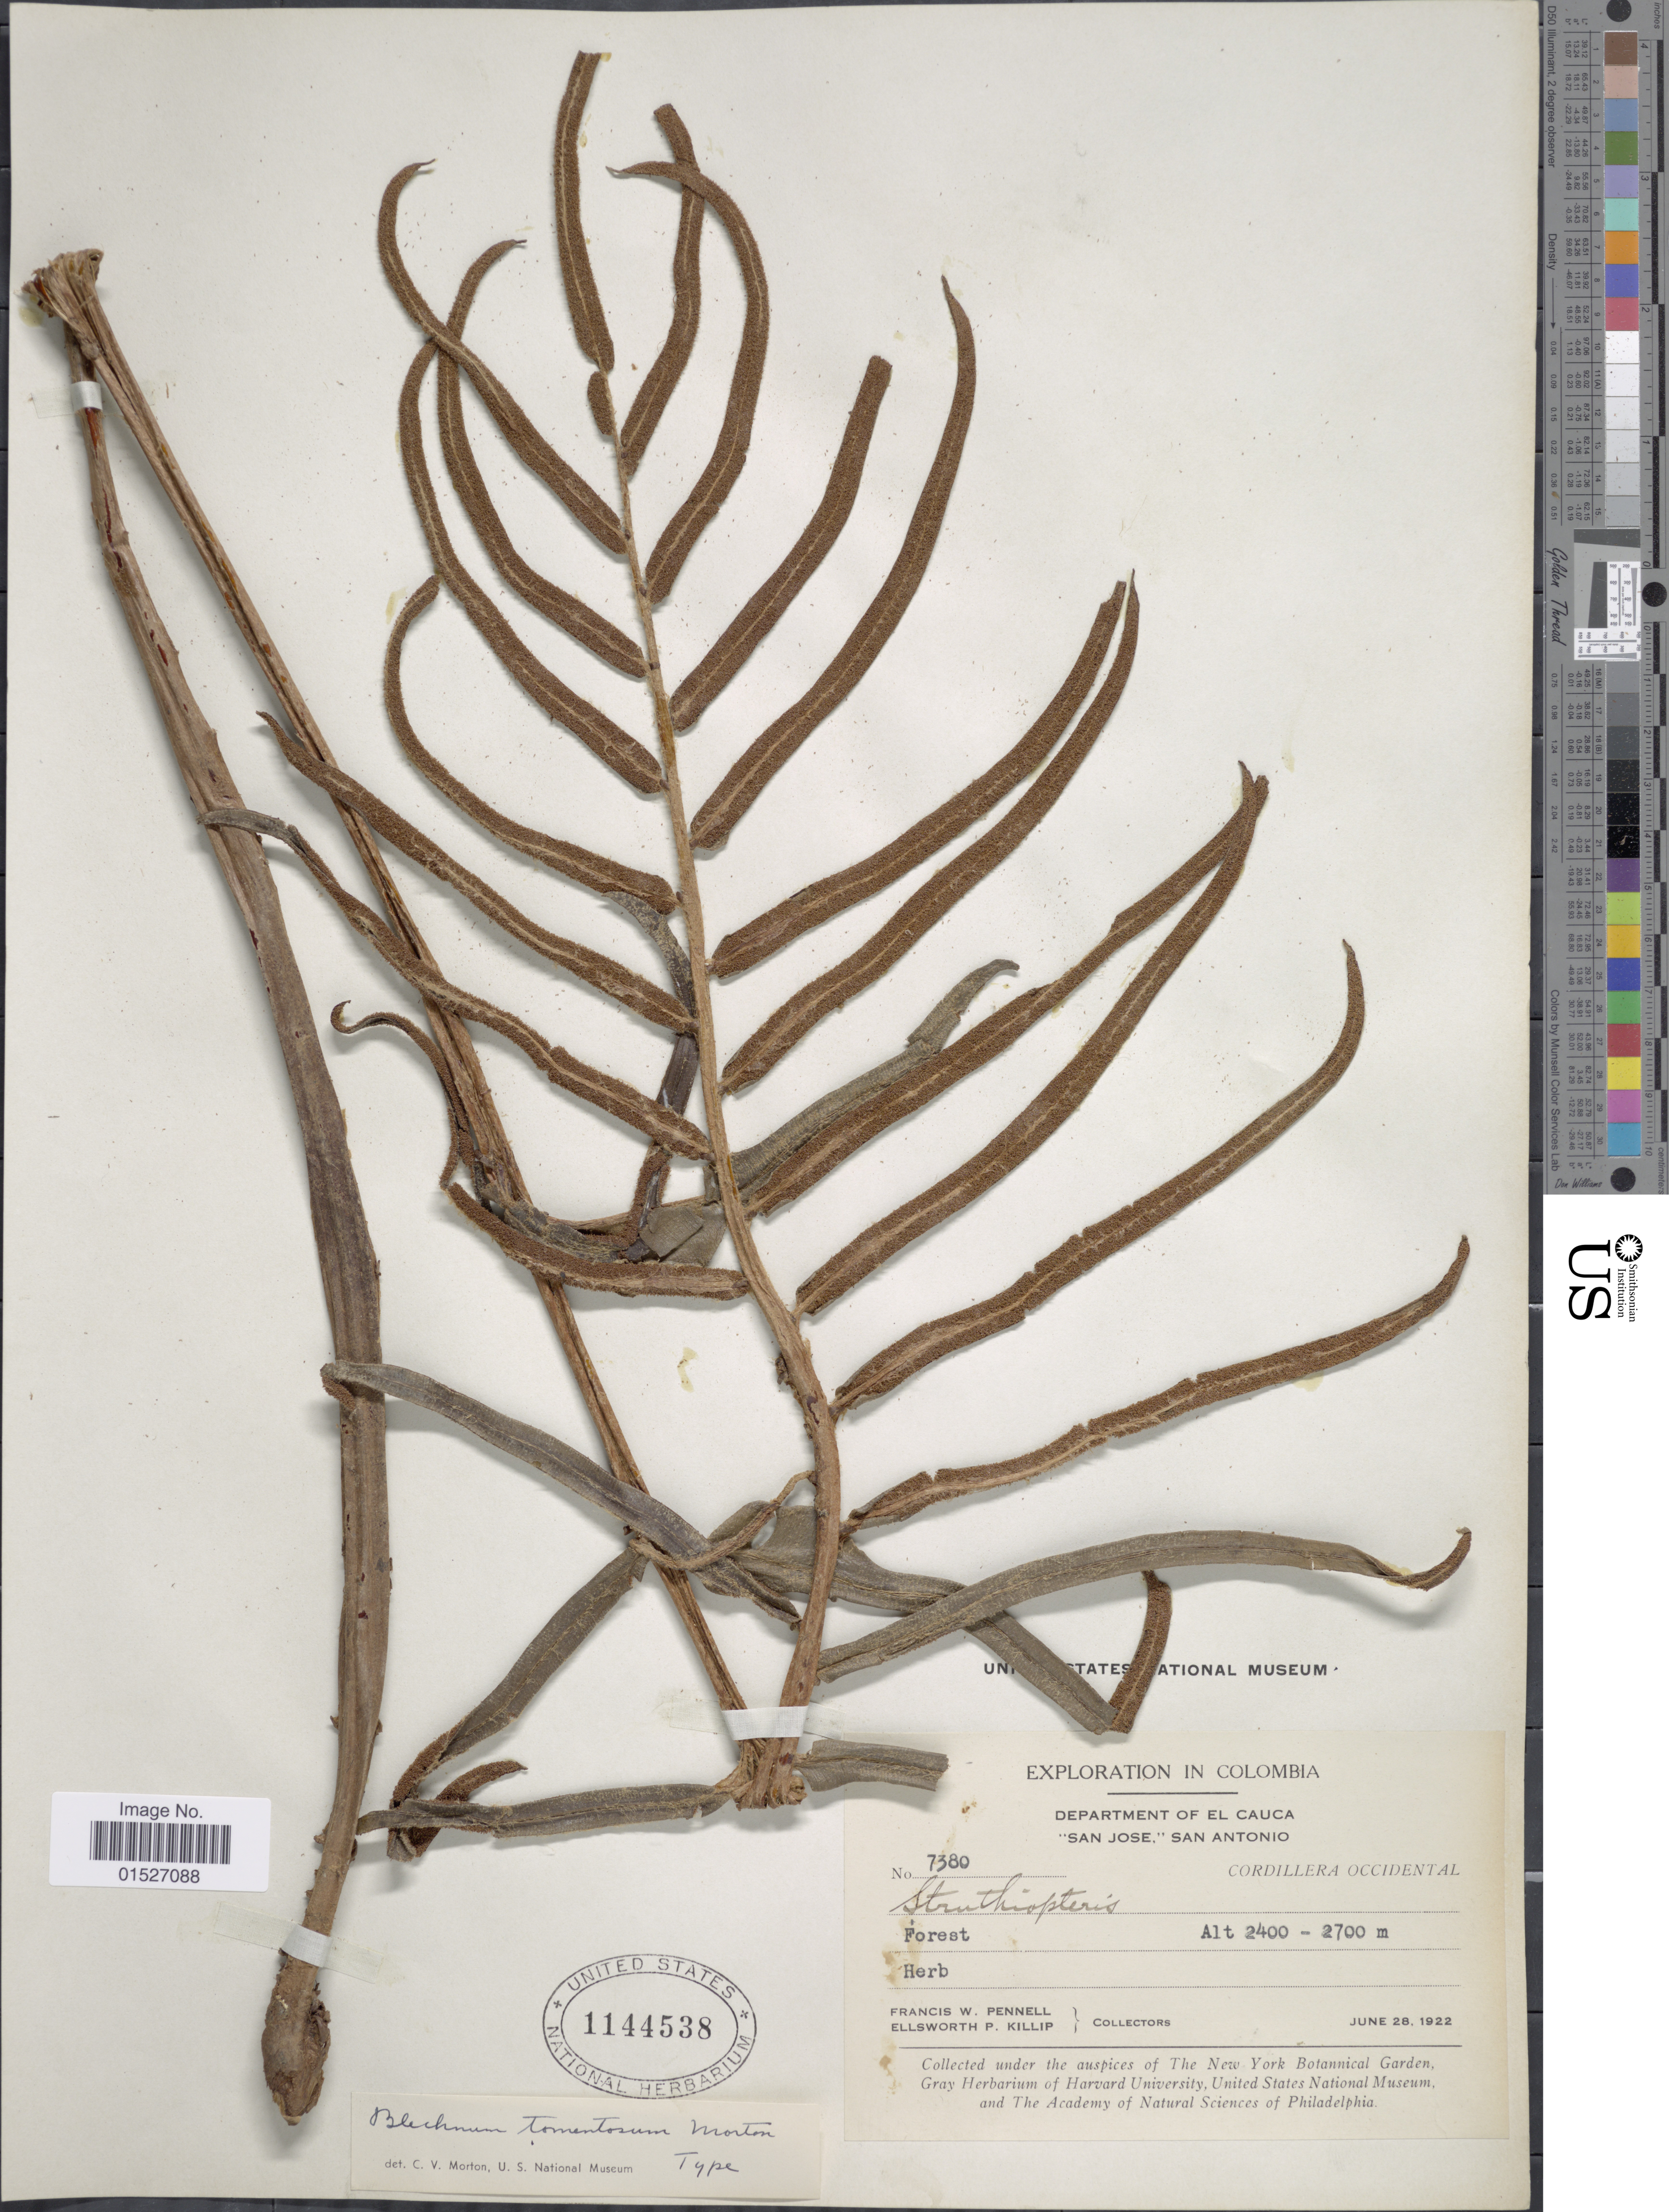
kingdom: Plantae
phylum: Tracheophyta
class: Polypodiopsida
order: Polypodiales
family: Blechnaceae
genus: Blechnum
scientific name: Blechnum tomentosum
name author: C.V. Morton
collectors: F. W. Pennell & E. P. Killip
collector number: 7380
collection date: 1922-06-28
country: Colombia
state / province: Cauca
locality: Department of El Cauca. "San Jose," San Antonio. Cordillera Occidental.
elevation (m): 2400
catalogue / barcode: US 1144538